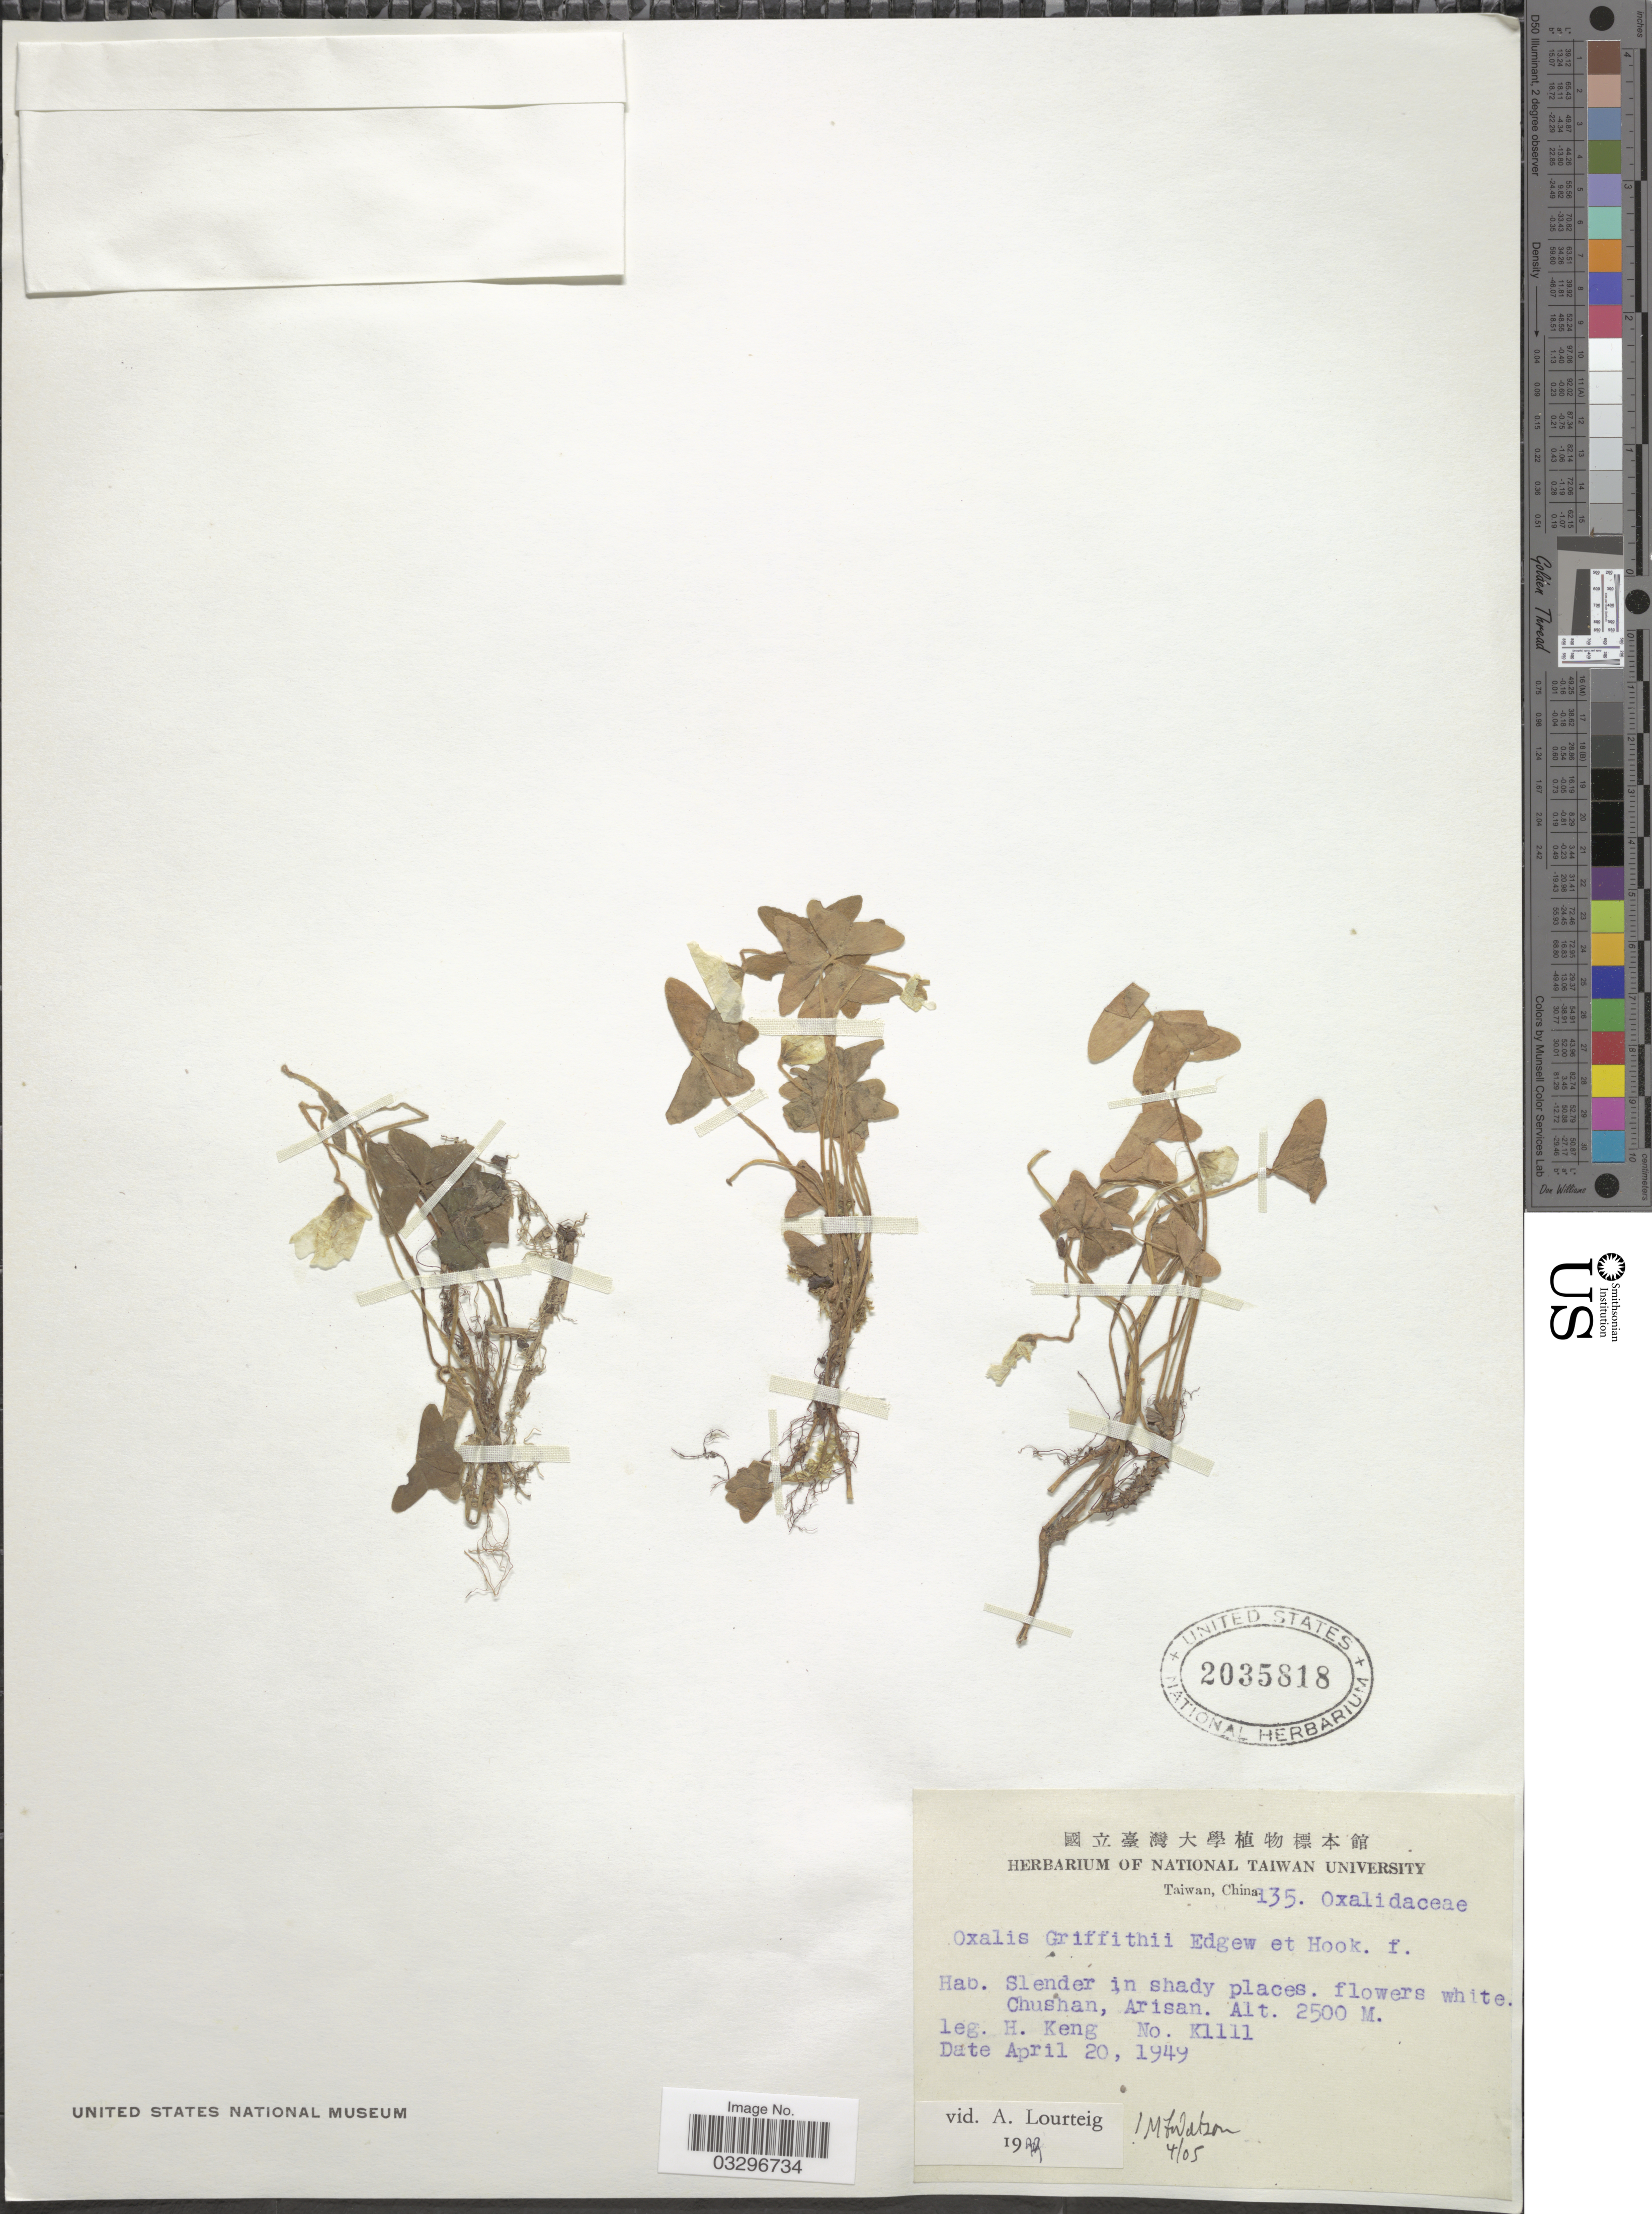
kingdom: Plantae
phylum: Tracheophyta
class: Magnoliopsida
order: Oxalidales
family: Oxalidaceae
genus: Oxalis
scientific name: Oxalis griffithii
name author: Edgew. & Hook. f.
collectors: H. Keng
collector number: K1111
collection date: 1949-04-20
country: Taiwan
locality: Chushan, Arisan.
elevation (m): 2500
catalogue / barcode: US 2035818